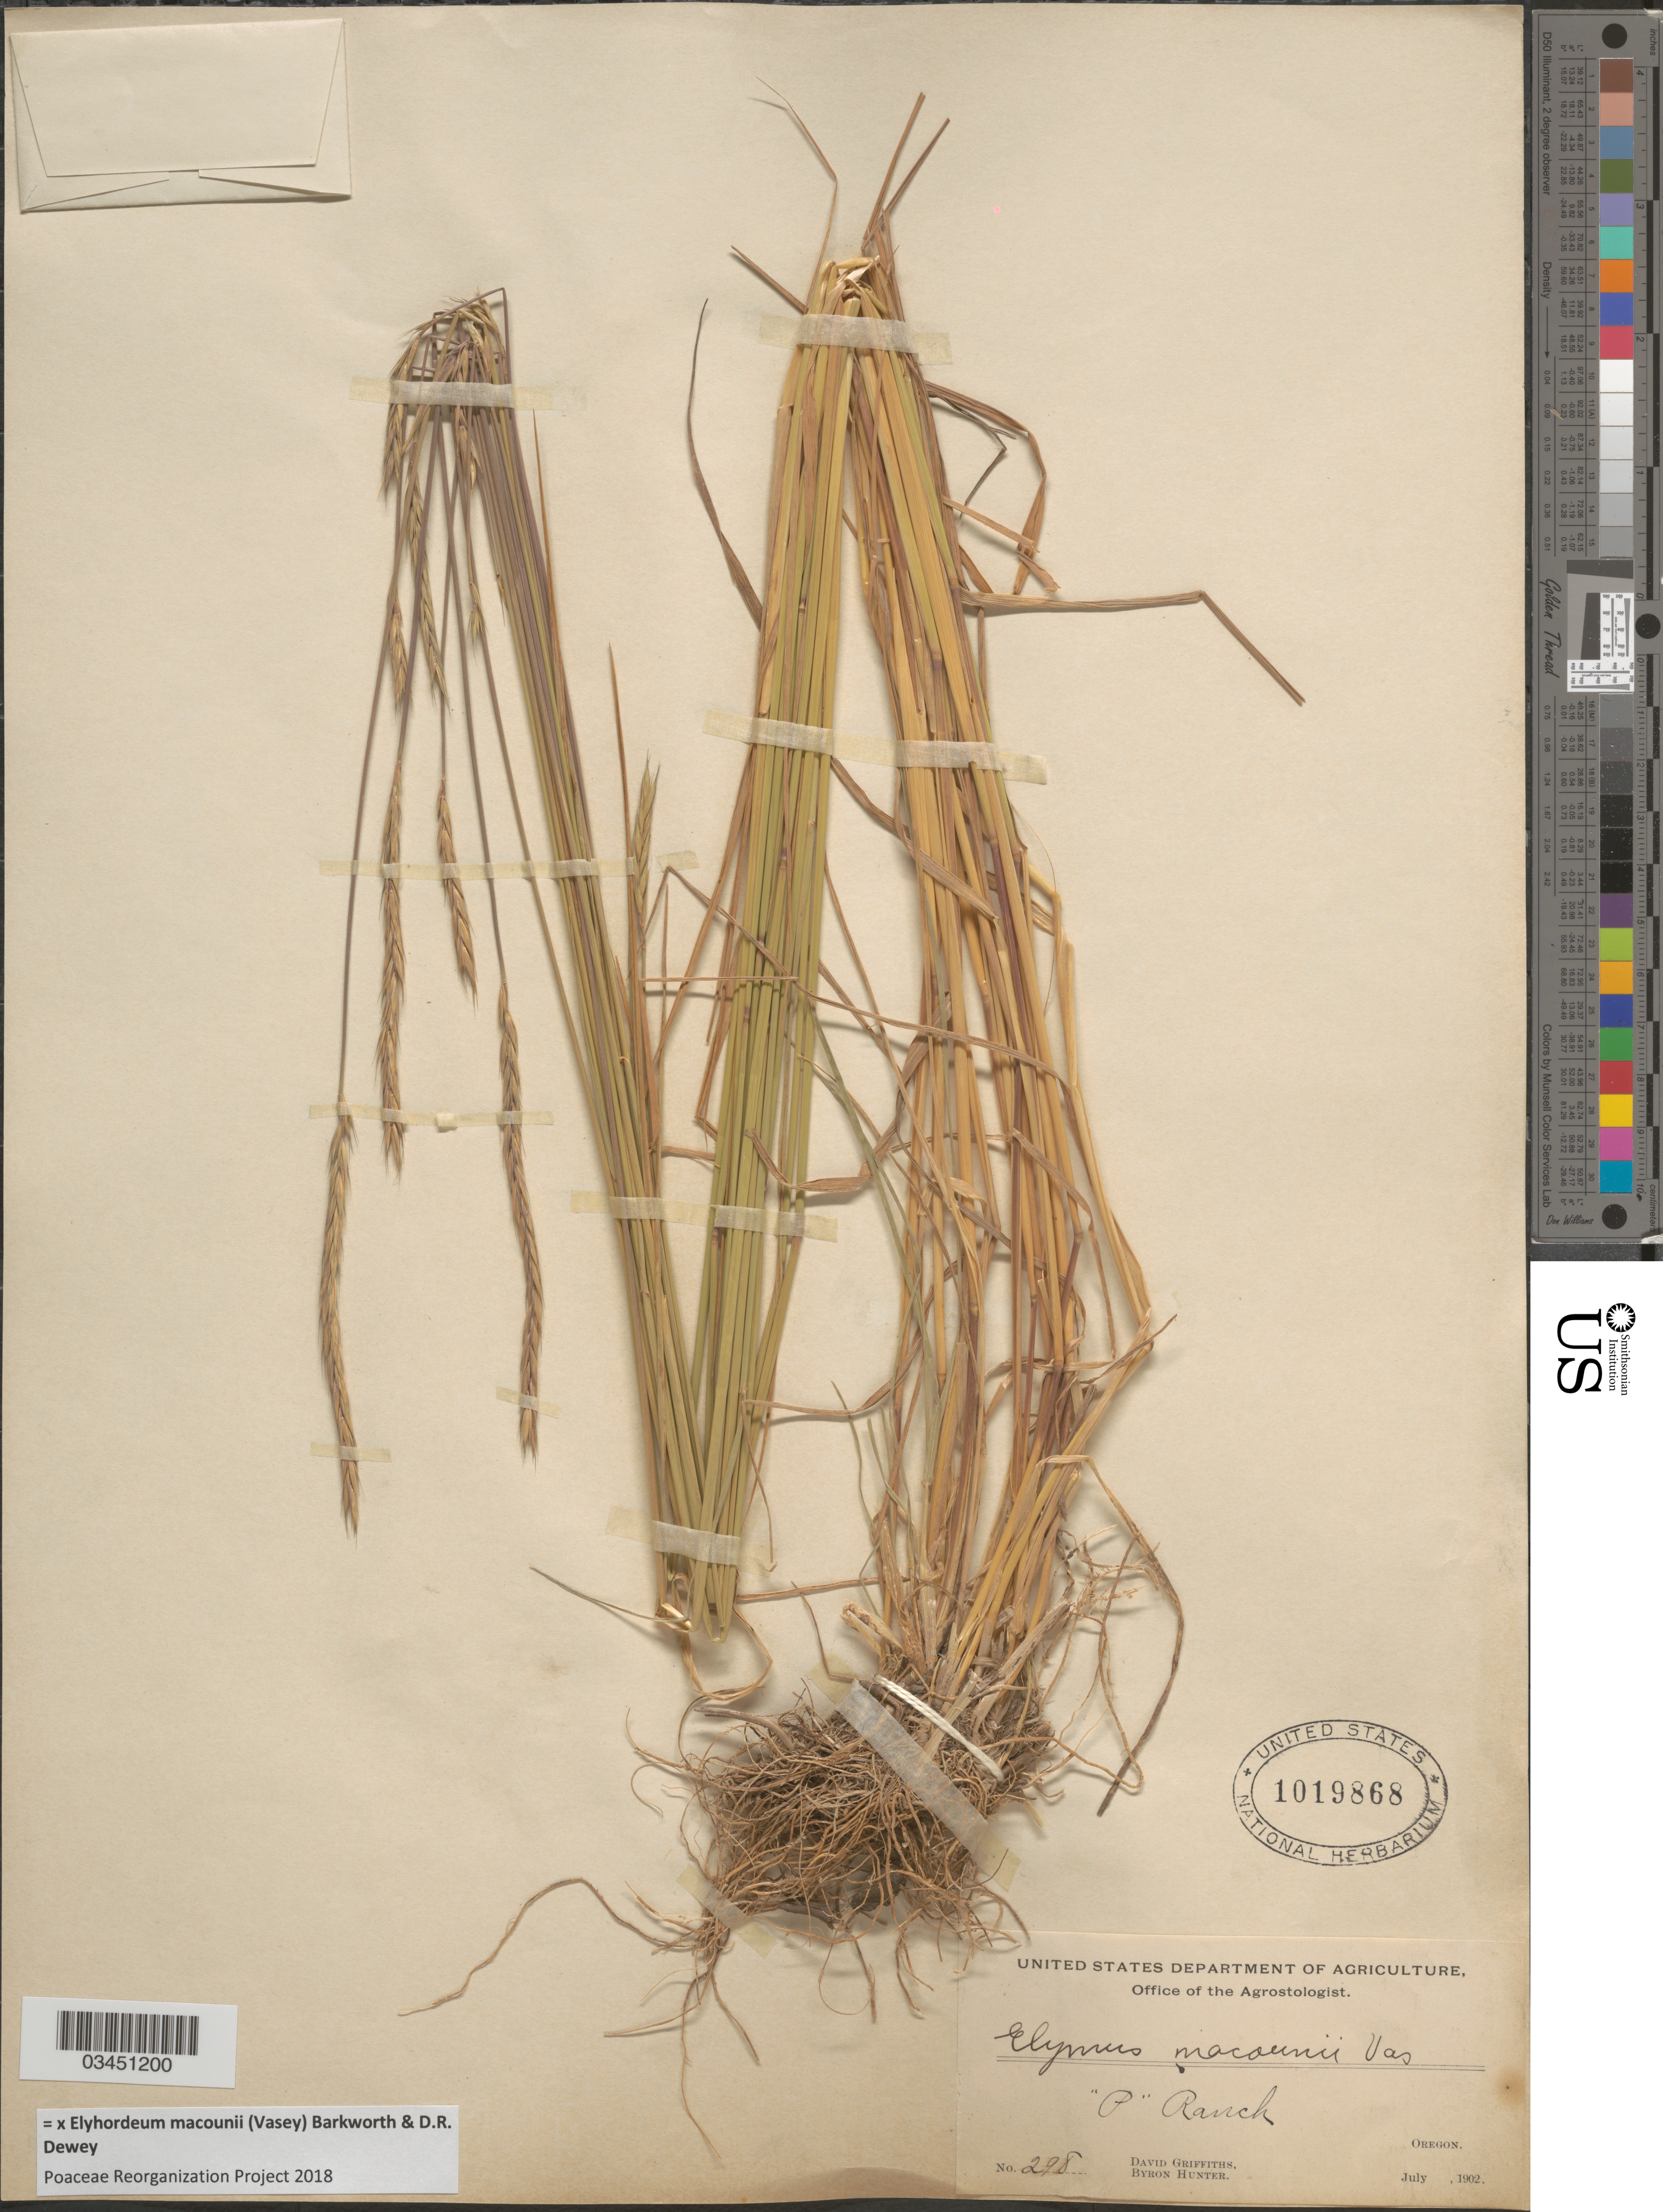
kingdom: Plantae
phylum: Tracheophyta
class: Liliopsida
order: Poales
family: Poaceae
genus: Elyhordeum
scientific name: x Elyhordeum macounii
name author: (Vasey) Barkworth & Dewey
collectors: D. Griffiths & B. Hunter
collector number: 298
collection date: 1902-07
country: United States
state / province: Oregon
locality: P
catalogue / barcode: US 1019868